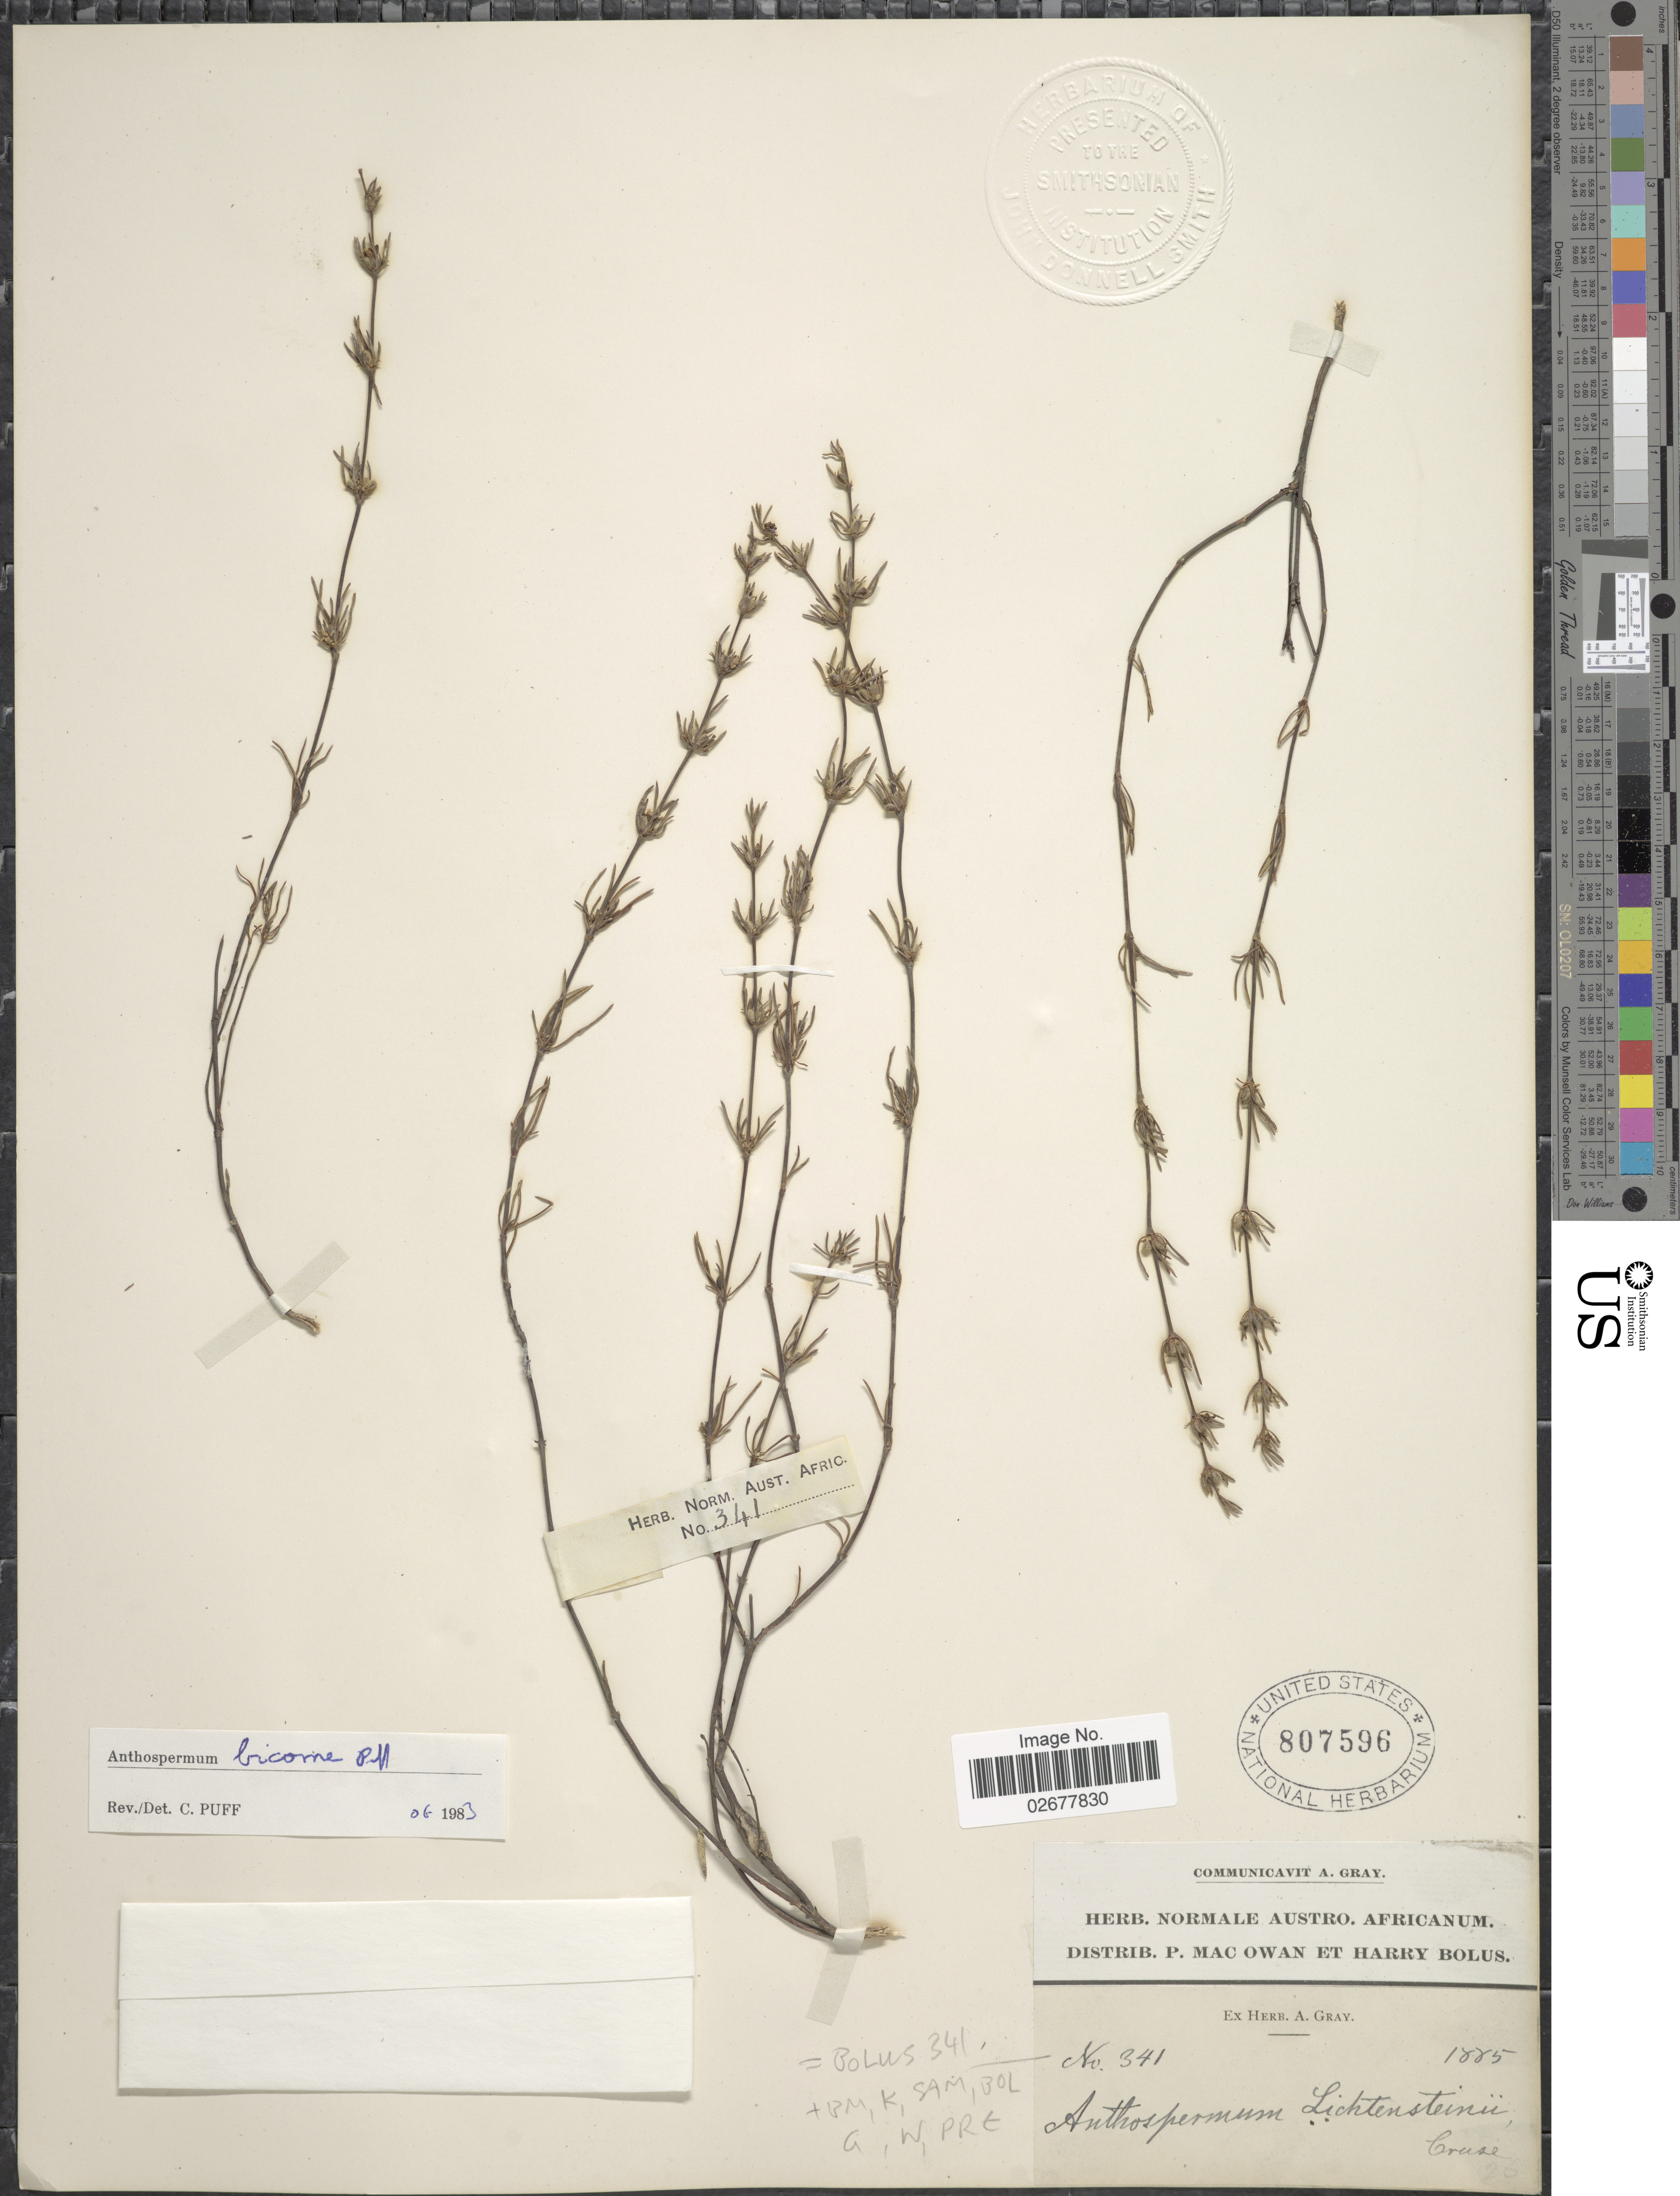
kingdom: Plantae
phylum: Tracheophyta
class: Magnoliopsida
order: Gentianales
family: Rubiaceae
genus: Anthospermum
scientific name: Anthospermum bicorne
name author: Puff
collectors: ex Herb. A. Gray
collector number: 341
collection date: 1885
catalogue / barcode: US 807596